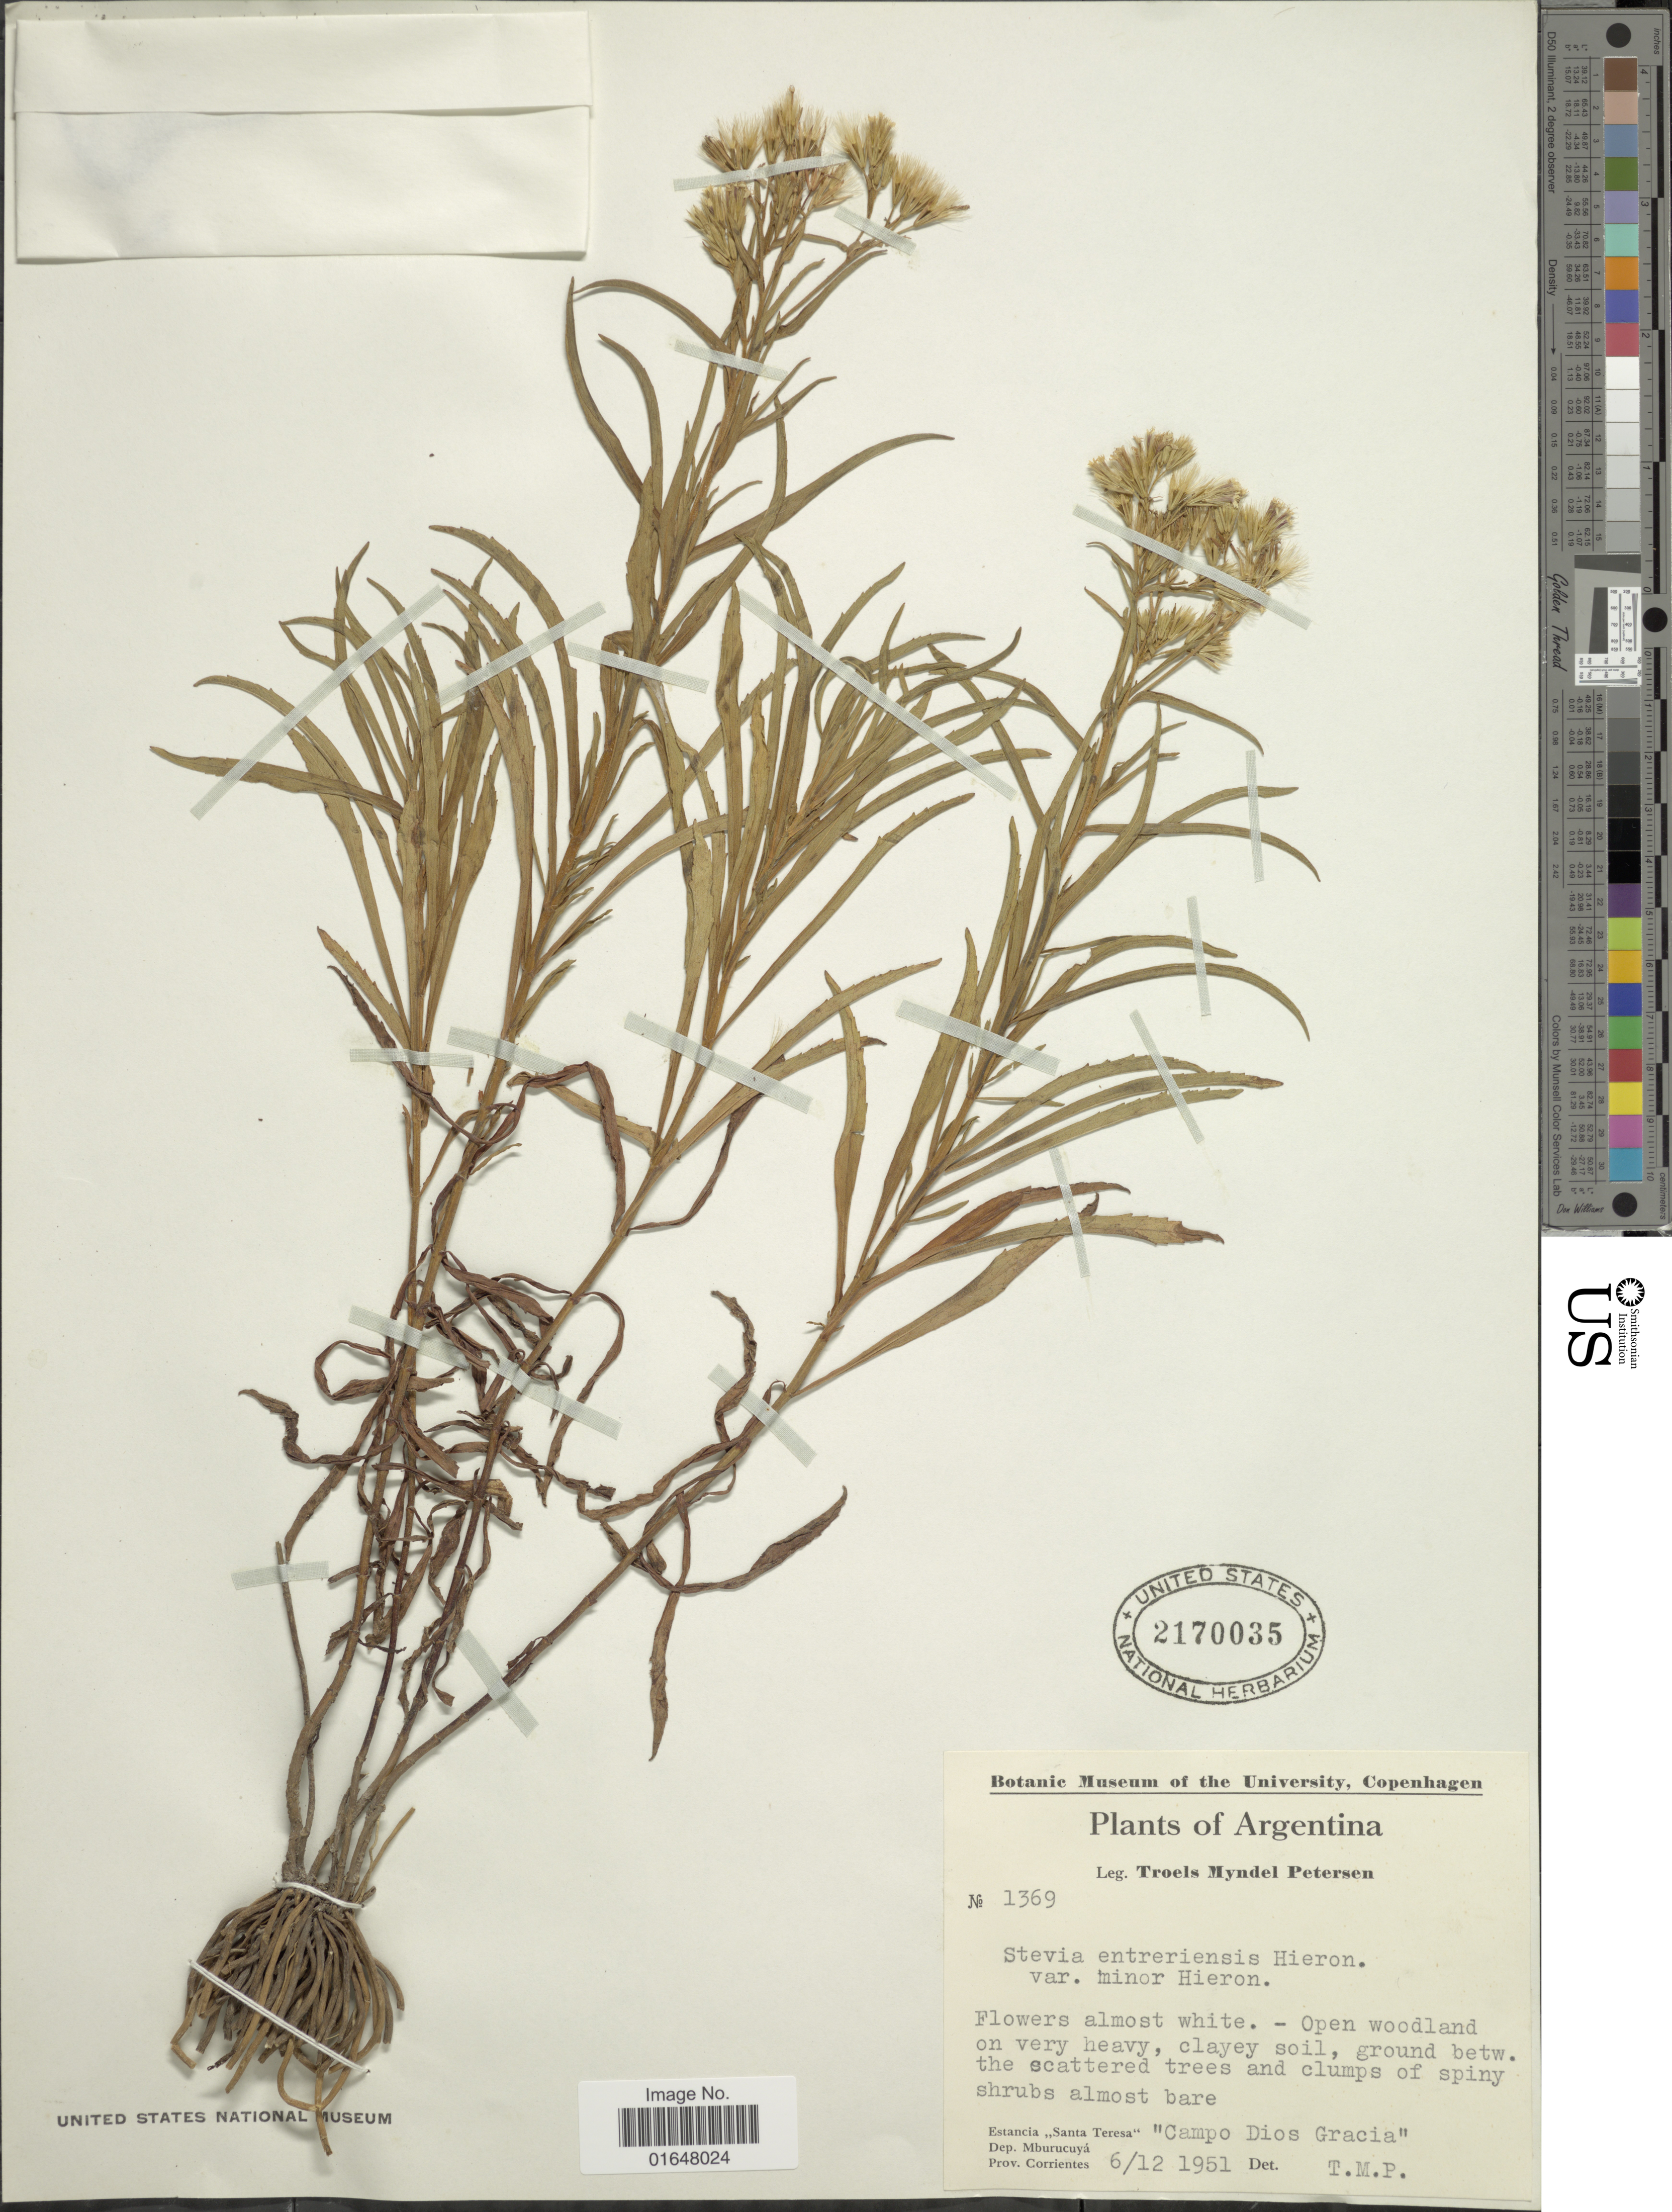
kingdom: Plantae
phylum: Tracheophyta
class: Magnoliopsida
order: Asterales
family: Asteraceae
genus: Stevia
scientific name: Stevia entreriensis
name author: Hieron.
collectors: T. M. Petersen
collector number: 1369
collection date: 1951-12-06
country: Argentina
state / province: Corrientes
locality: Estancia Santa Teresa, Campo Dios Gracia, Dep. Mburucuya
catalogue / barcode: US 2170035